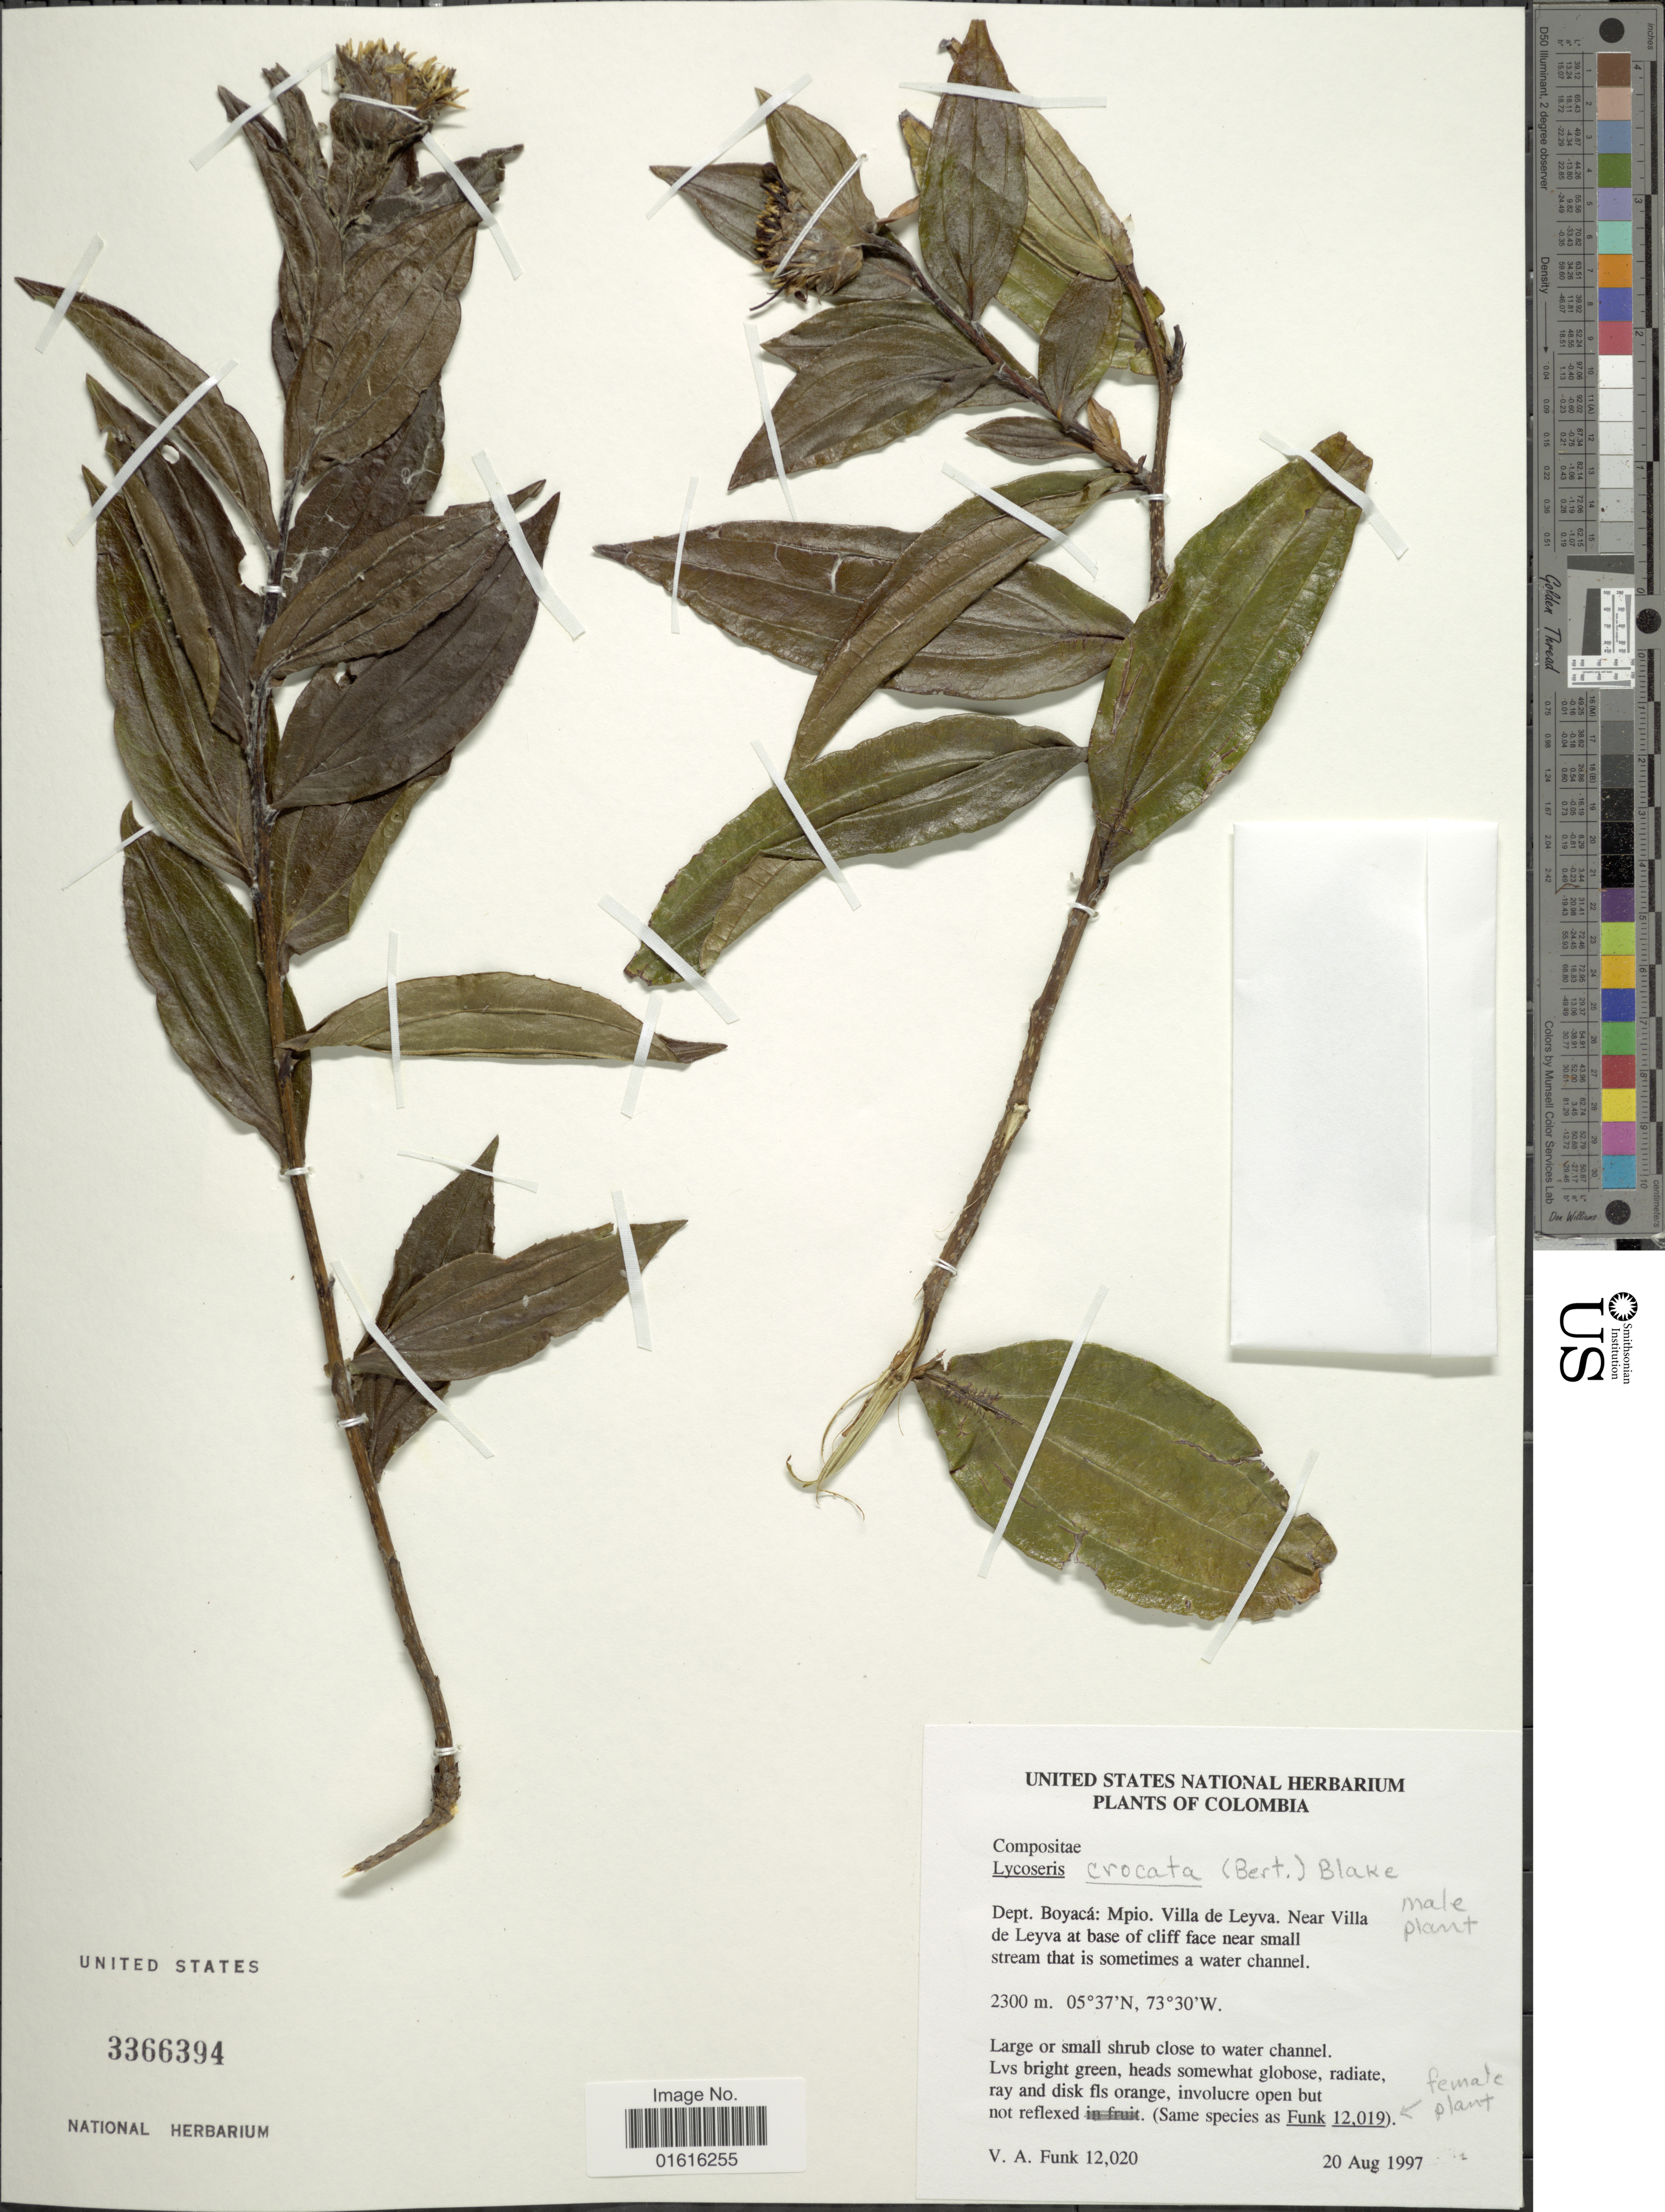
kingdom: Plantae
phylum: Tracheophyta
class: Magnoliopsida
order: Asterales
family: Asteraceae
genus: Lycoseris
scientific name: Lycoseris crocata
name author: S.F. Blake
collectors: V. Funk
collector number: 12020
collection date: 1997-08-20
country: Colombia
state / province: Boyacá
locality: Dept. Boyacá: Mpio. Villa de Leyva. Near Villa de Leyva at base of cliff face near small stream that is sometimes a water channel.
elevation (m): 2300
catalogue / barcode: US 3366394